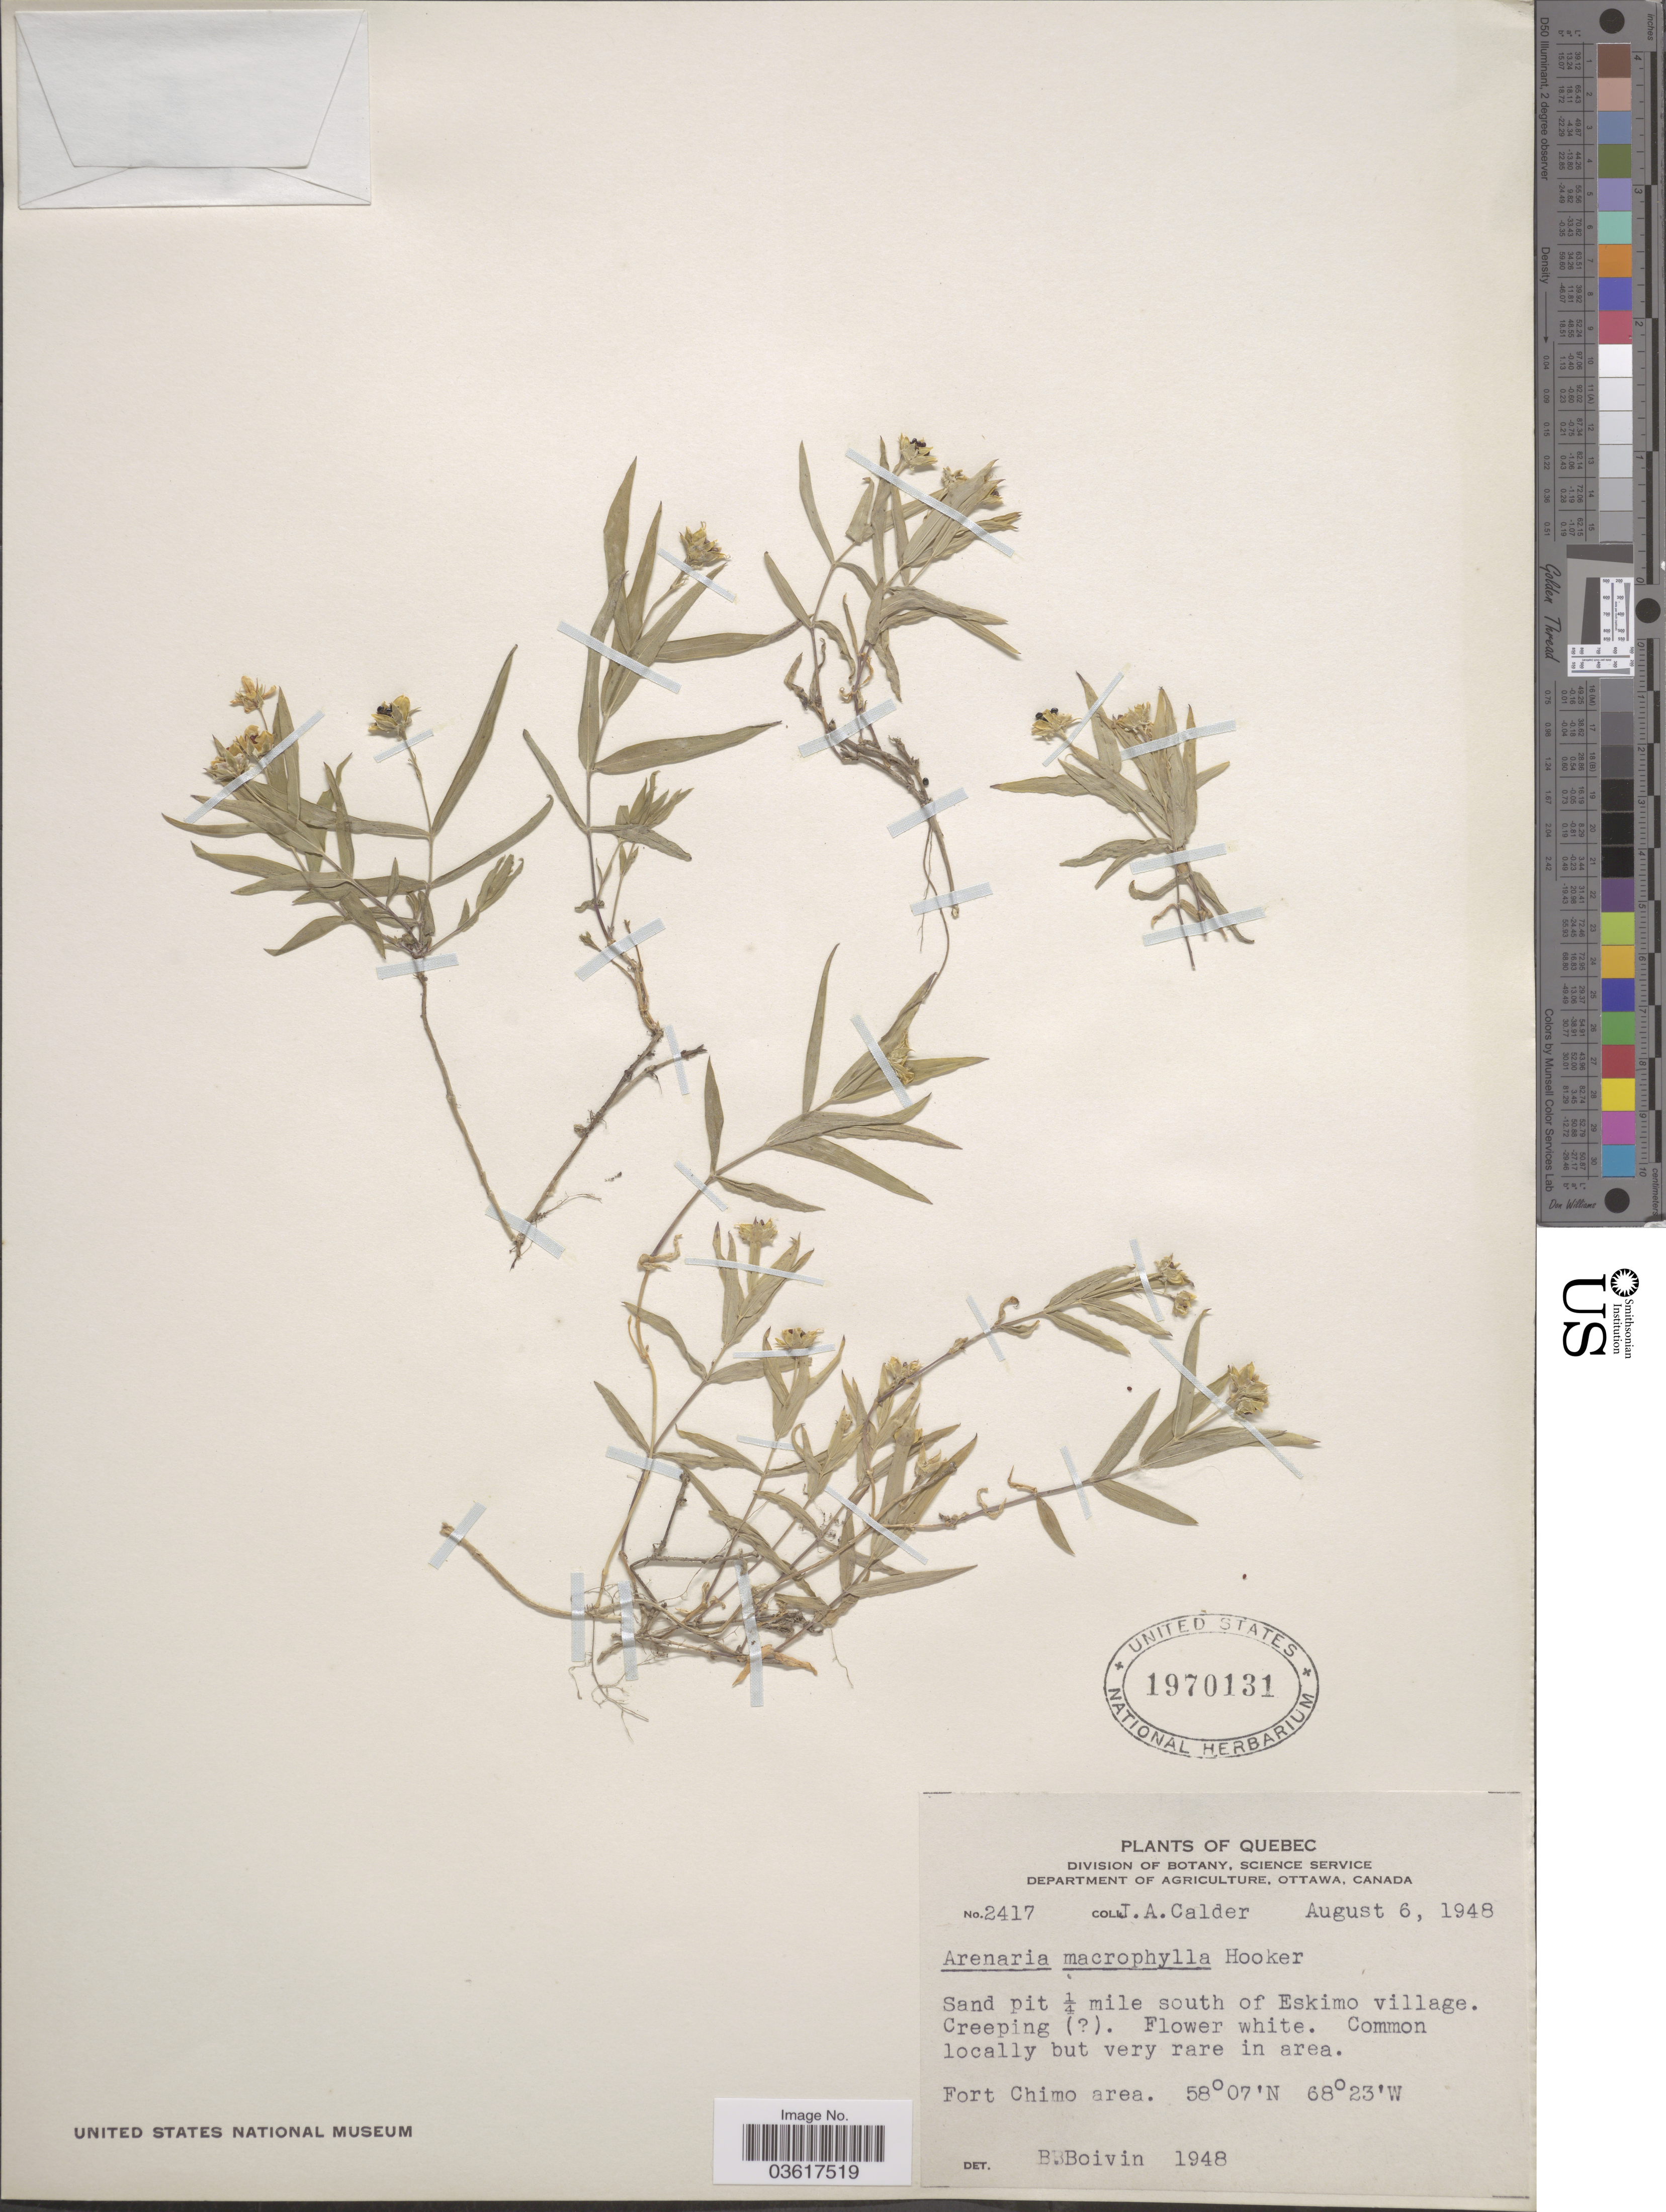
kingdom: Plantae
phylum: Tracheophyta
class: Magnoliopsida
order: Caryophyllales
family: Caryophyllaceae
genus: Moehringia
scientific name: Moehringia macrophylla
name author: (Hook.) Fenzl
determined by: Strong, Mark T., (BOT), Smithsonian Institution - National Museum of Natural History (UNITED STATES)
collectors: J. A. Calder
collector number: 2417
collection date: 1948-08-06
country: Canada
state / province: Quebec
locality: Sand pit ¼ mile south of Eskimo village. Fort Chimo area.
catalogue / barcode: US 1970131